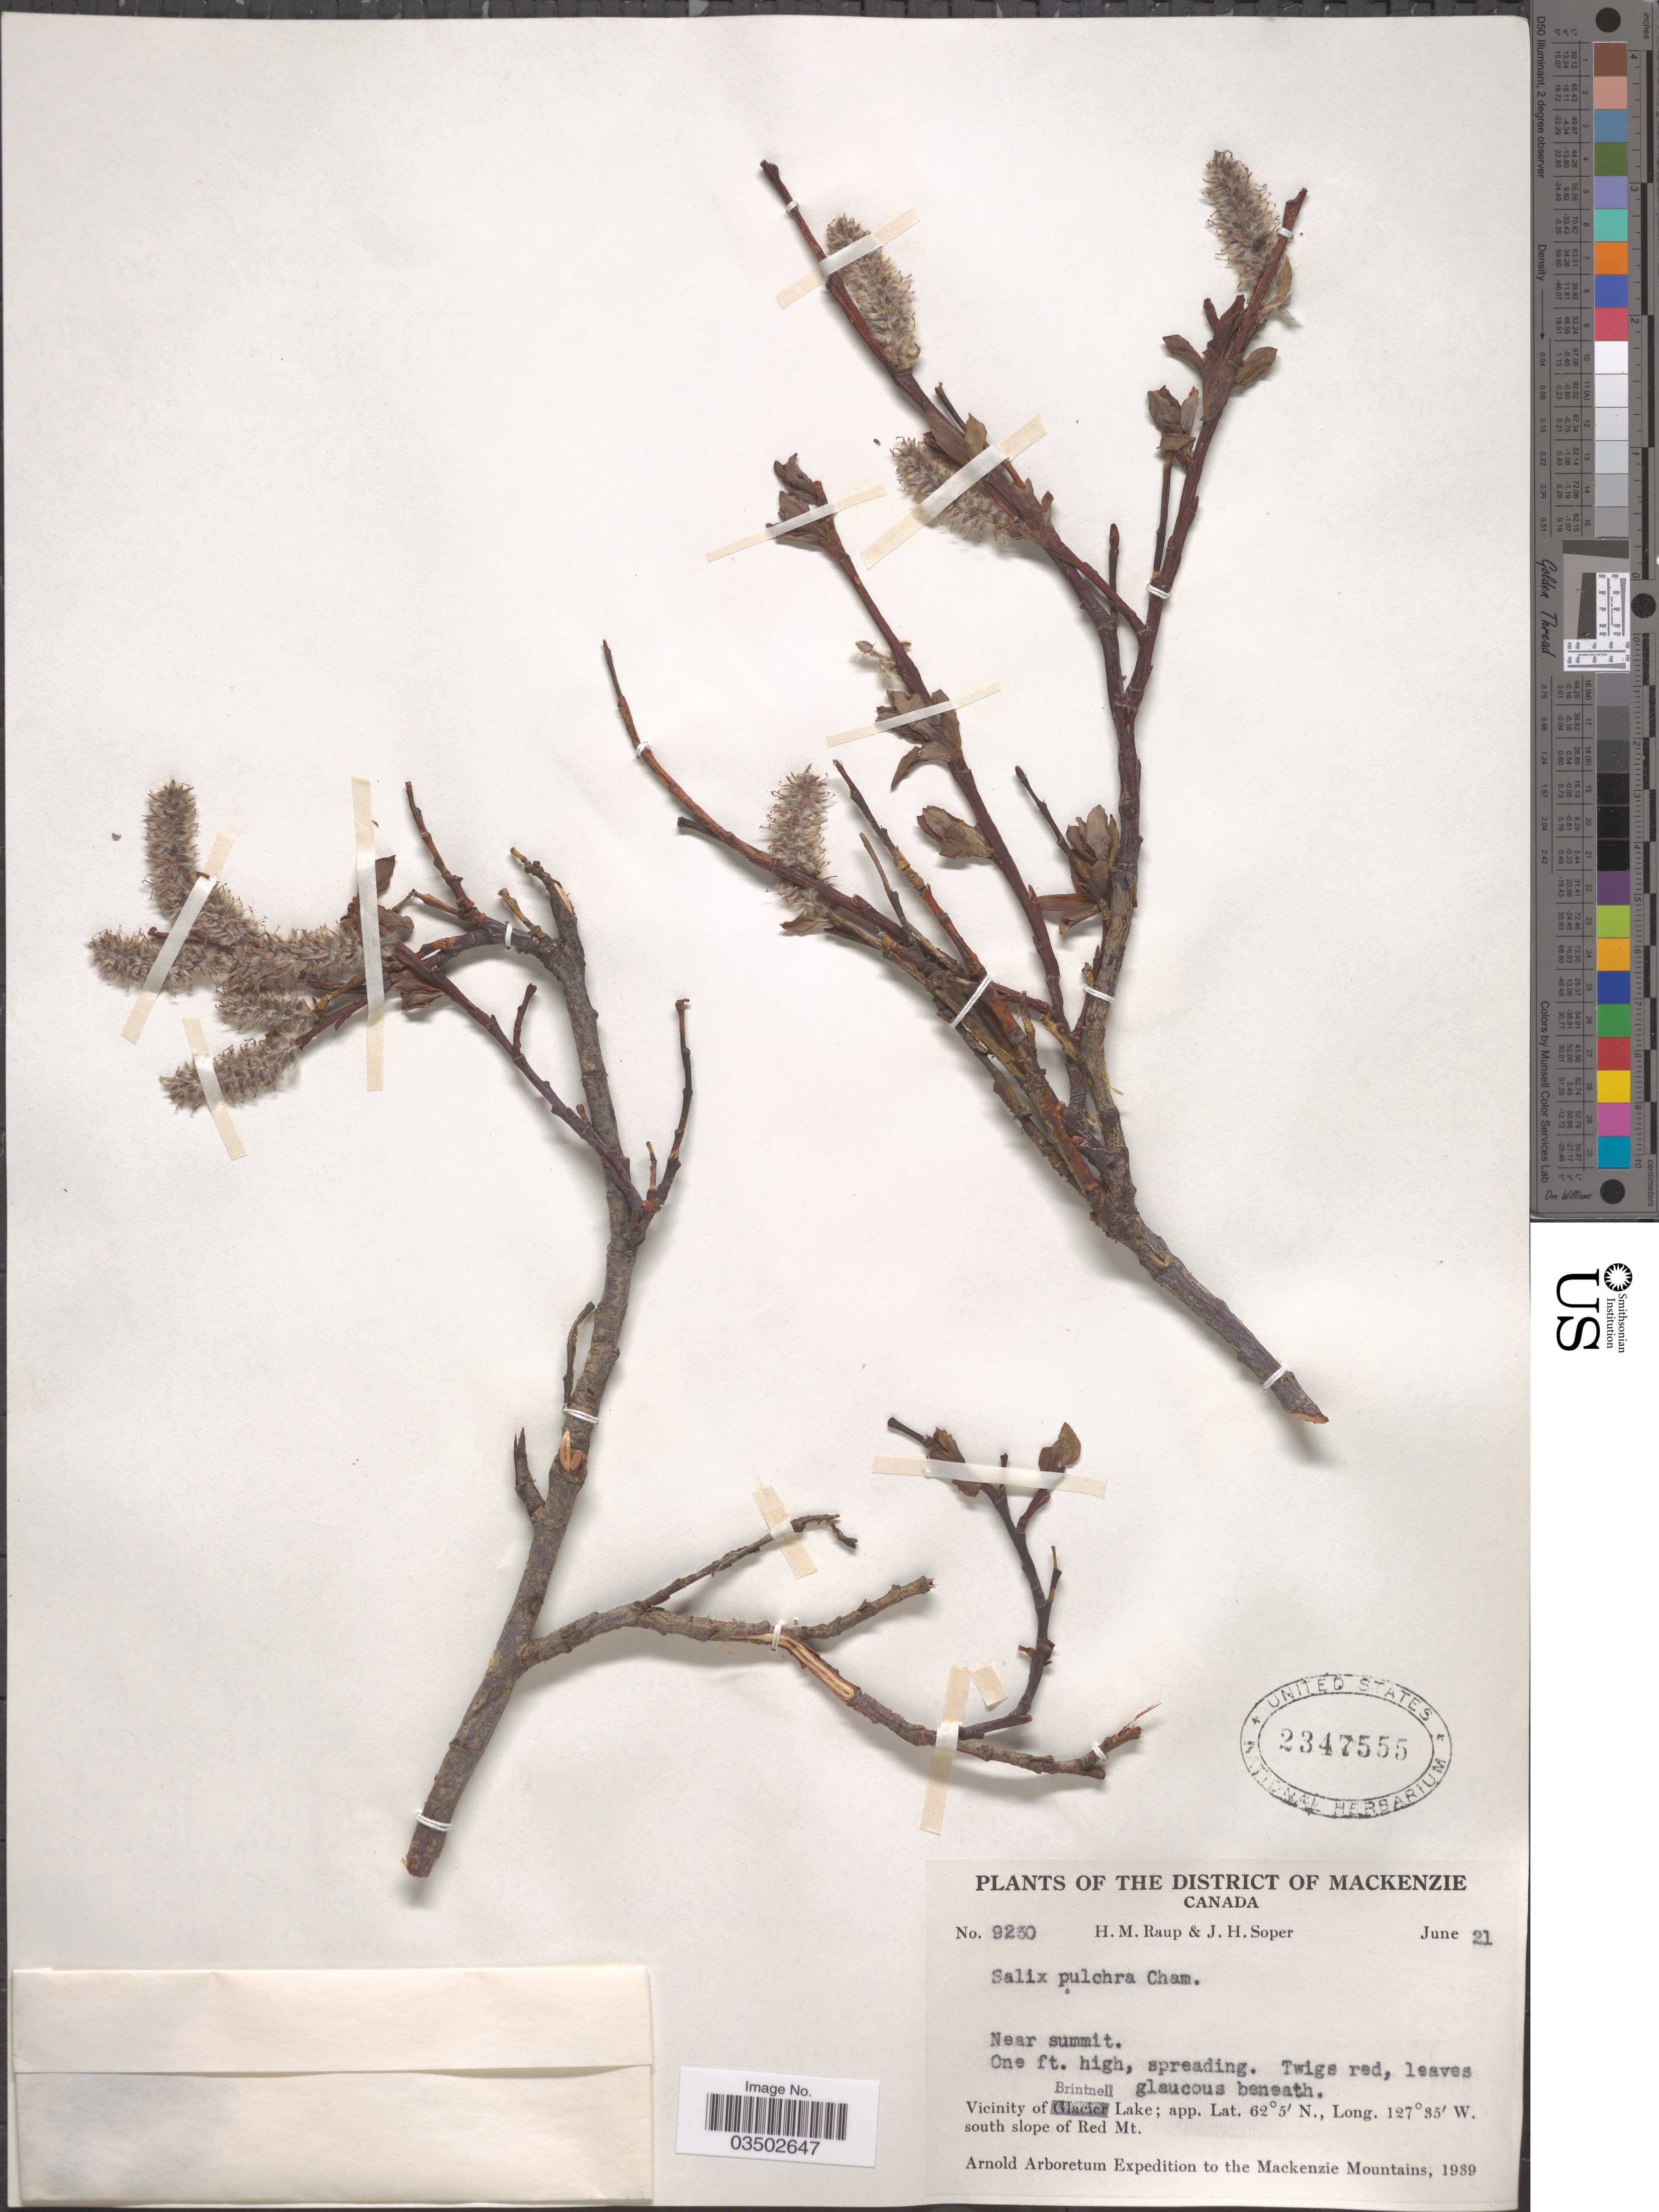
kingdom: Plantae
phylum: Tracheophyta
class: Magnoliopsida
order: Malpighiales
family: Salicaceae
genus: Salix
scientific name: Salix pulchra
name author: Cham.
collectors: H. Raup & J. H. Soper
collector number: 9230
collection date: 1939-06-21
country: Canada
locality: The District of Mackenzie. Near summit. Vicinity of Brintnell Lake. South slope of Red Mt. Mackenzie Mountains.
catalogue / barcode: US 2347555